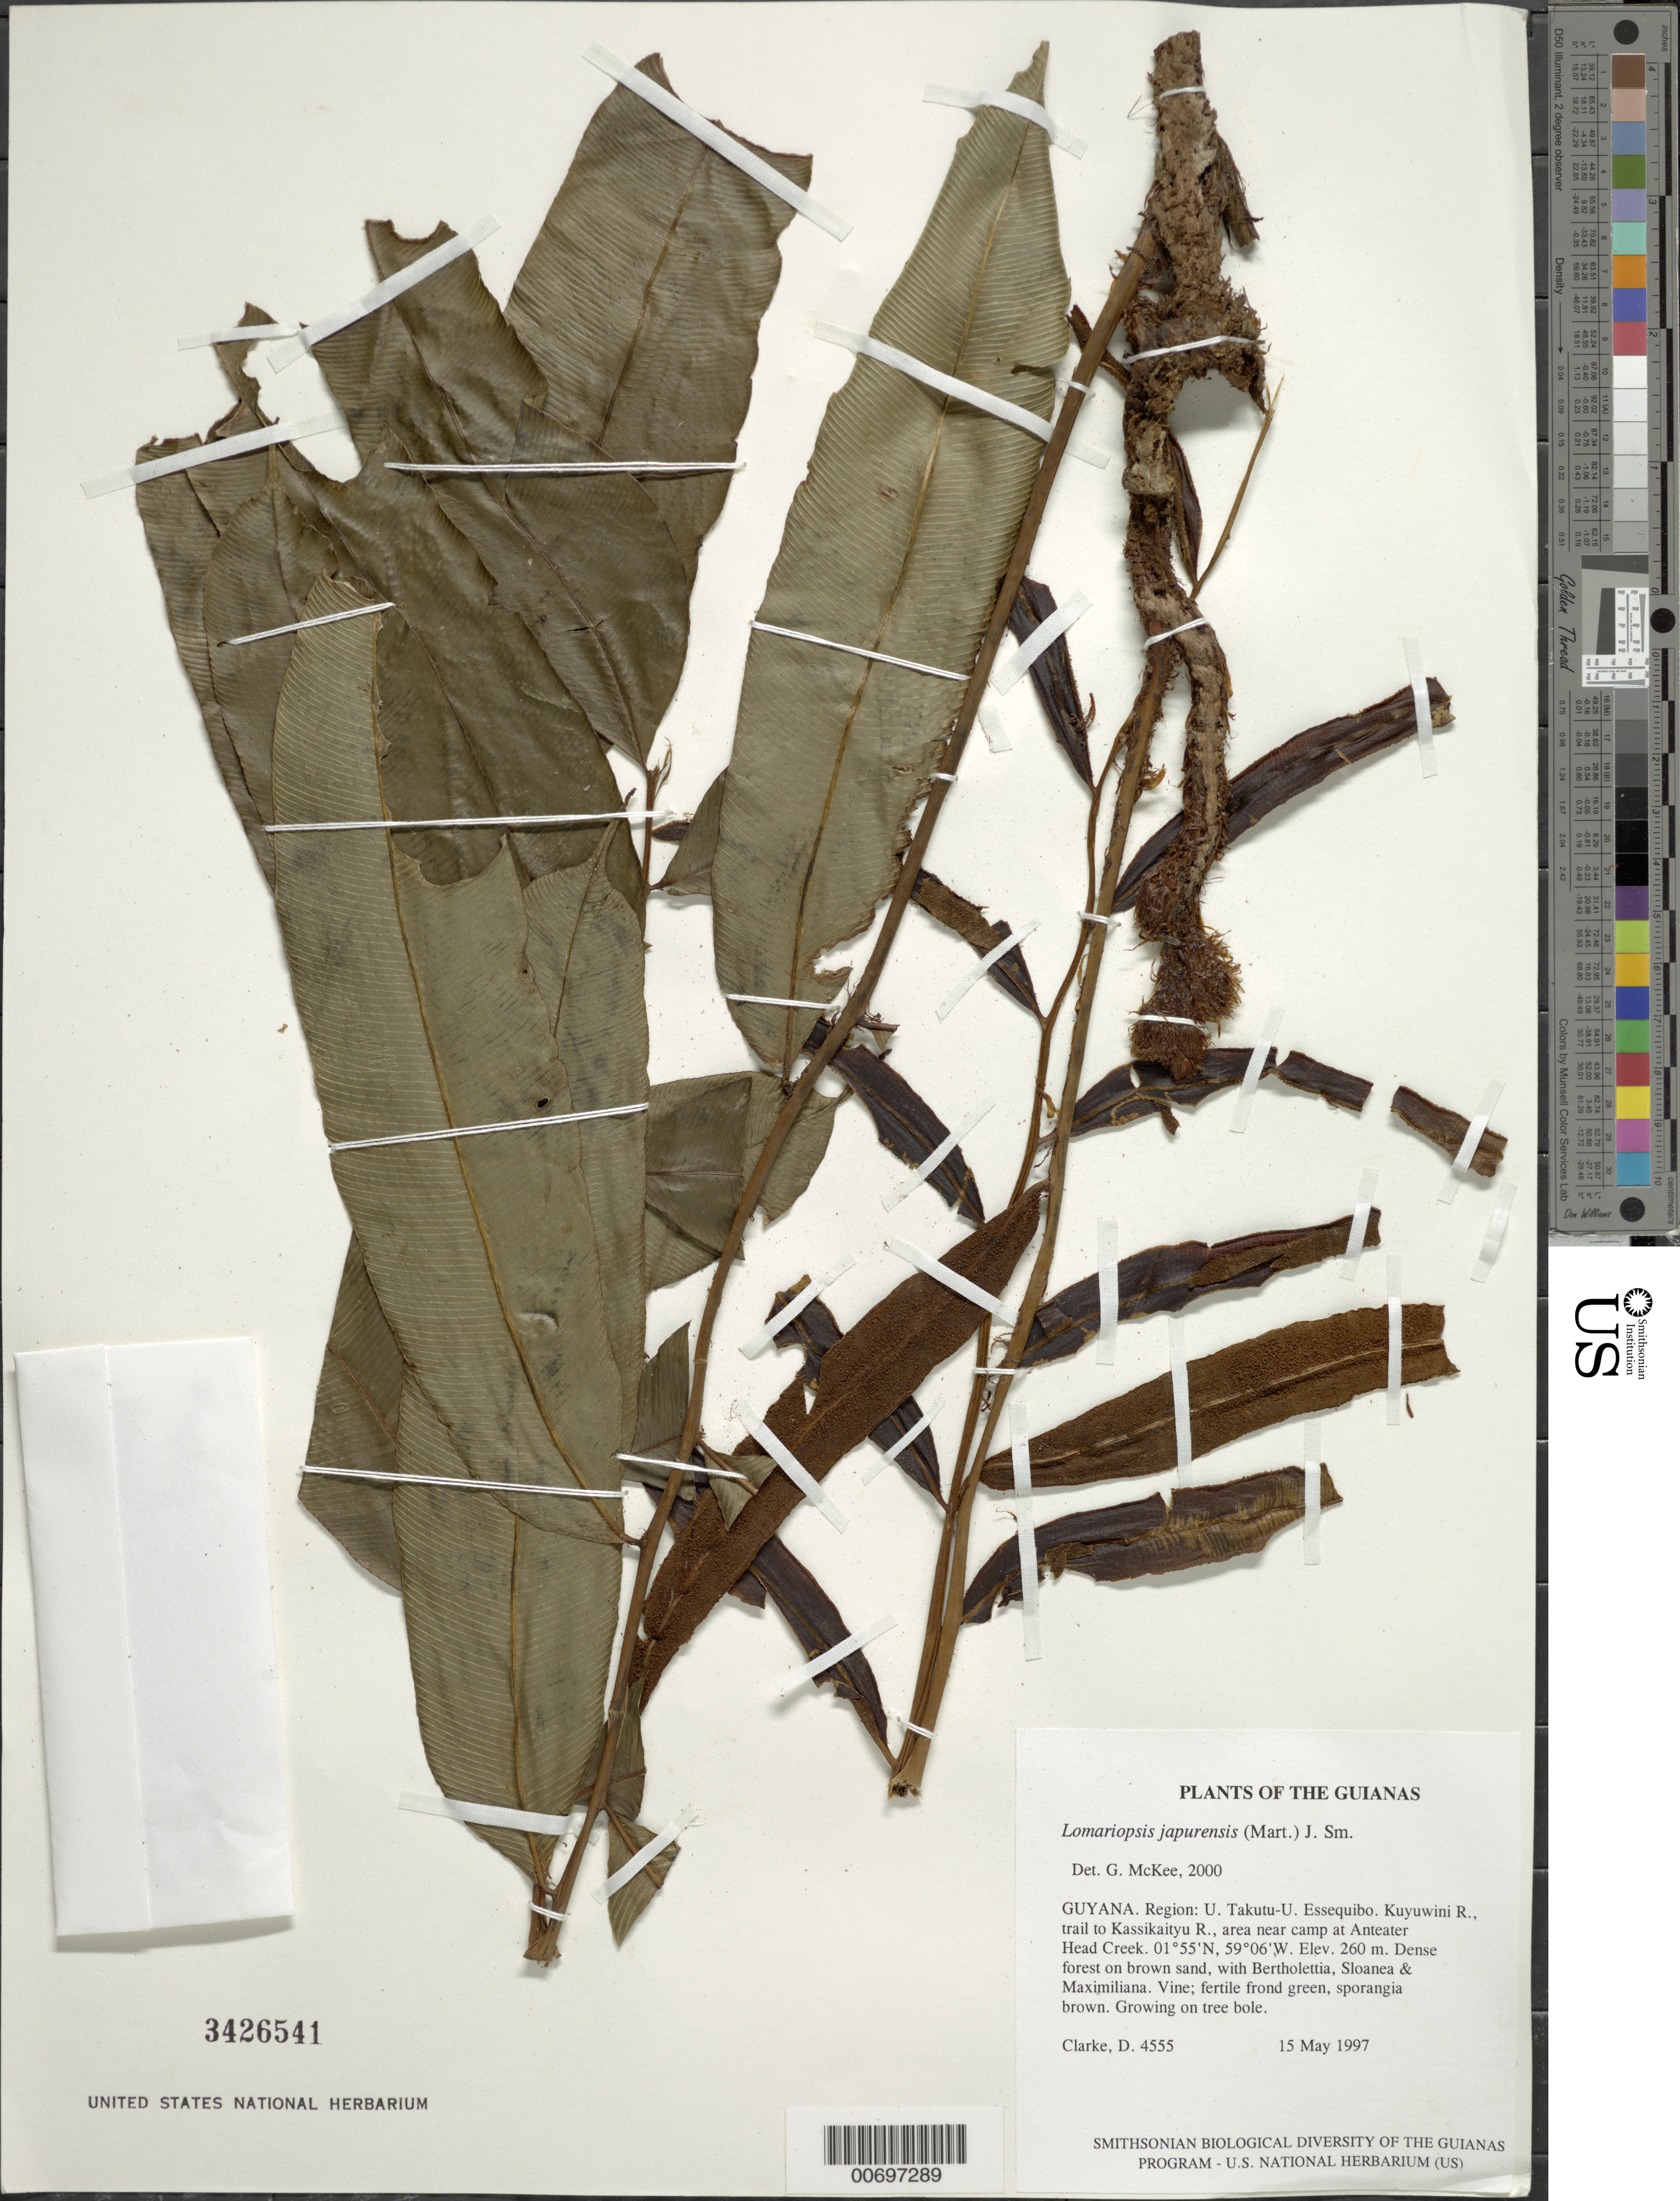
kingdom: Plantae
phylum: Tracheophyta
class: Polypodiopsida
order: Polypodiales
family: Lomariopsidaceae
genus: Lomariopsis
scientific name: Lomariopsis japurensis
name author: (Mart.) J. Sm.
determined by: McKee, G. S., (US), NMNH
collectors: H. D. Clarke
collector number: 4555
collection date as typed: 15 May 1997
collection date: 1997-05-15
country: Guyana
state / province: U. Takutu-U. Essequibo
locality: Kuyuwini R., trail to Kassikaityu R., area near camp at Anteater Head Creek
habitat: Dense forest on brown sand, with Bertholettia, Sloanea & Maximiliana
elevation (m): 260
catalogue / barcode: US 3426541